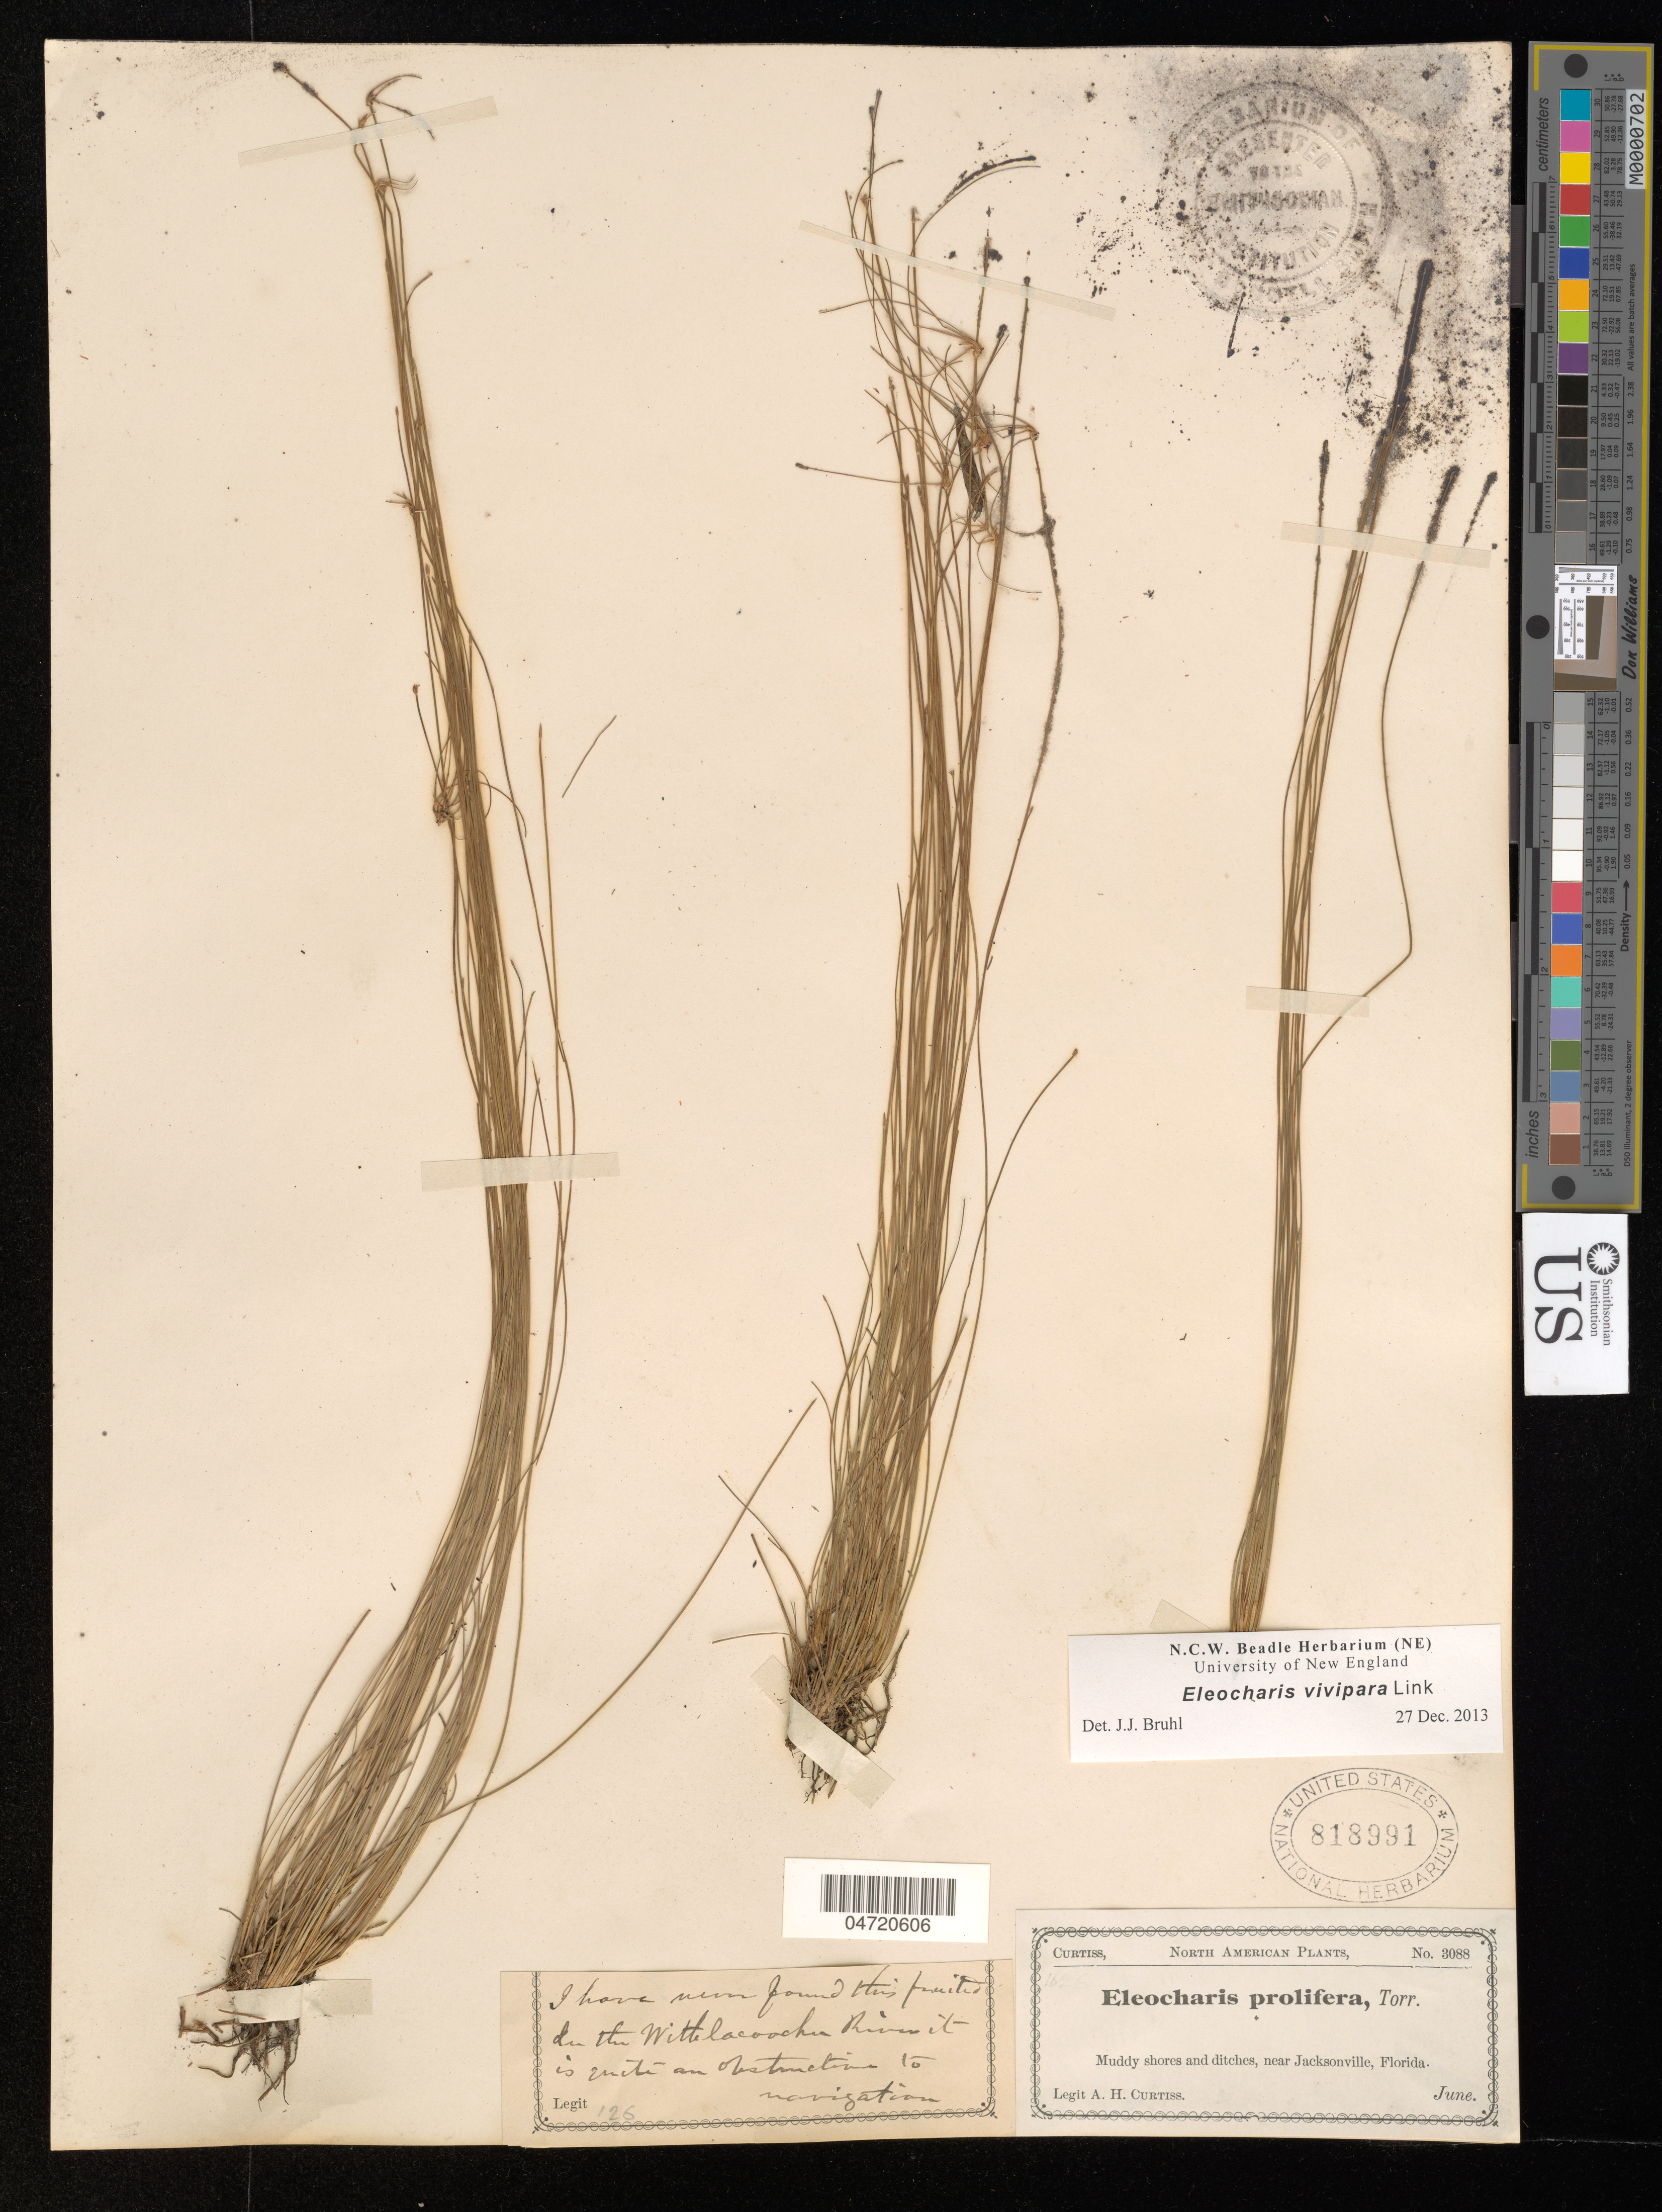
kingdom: Plantae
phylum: Tracheophyta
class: Liliopsida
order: Poales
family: Cyperaceae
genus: Eleocharis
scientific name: Eleocharis vivipara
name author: Link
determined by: Bruhl, J. J., (NE), University of New England (AUSTRALIA)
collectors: A. H. Curtiss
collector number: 3088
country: United States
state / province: Florida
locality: near Jacksonville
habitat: found in "Withlacoochee River", muddy shores and ditches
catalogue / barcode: US 818991